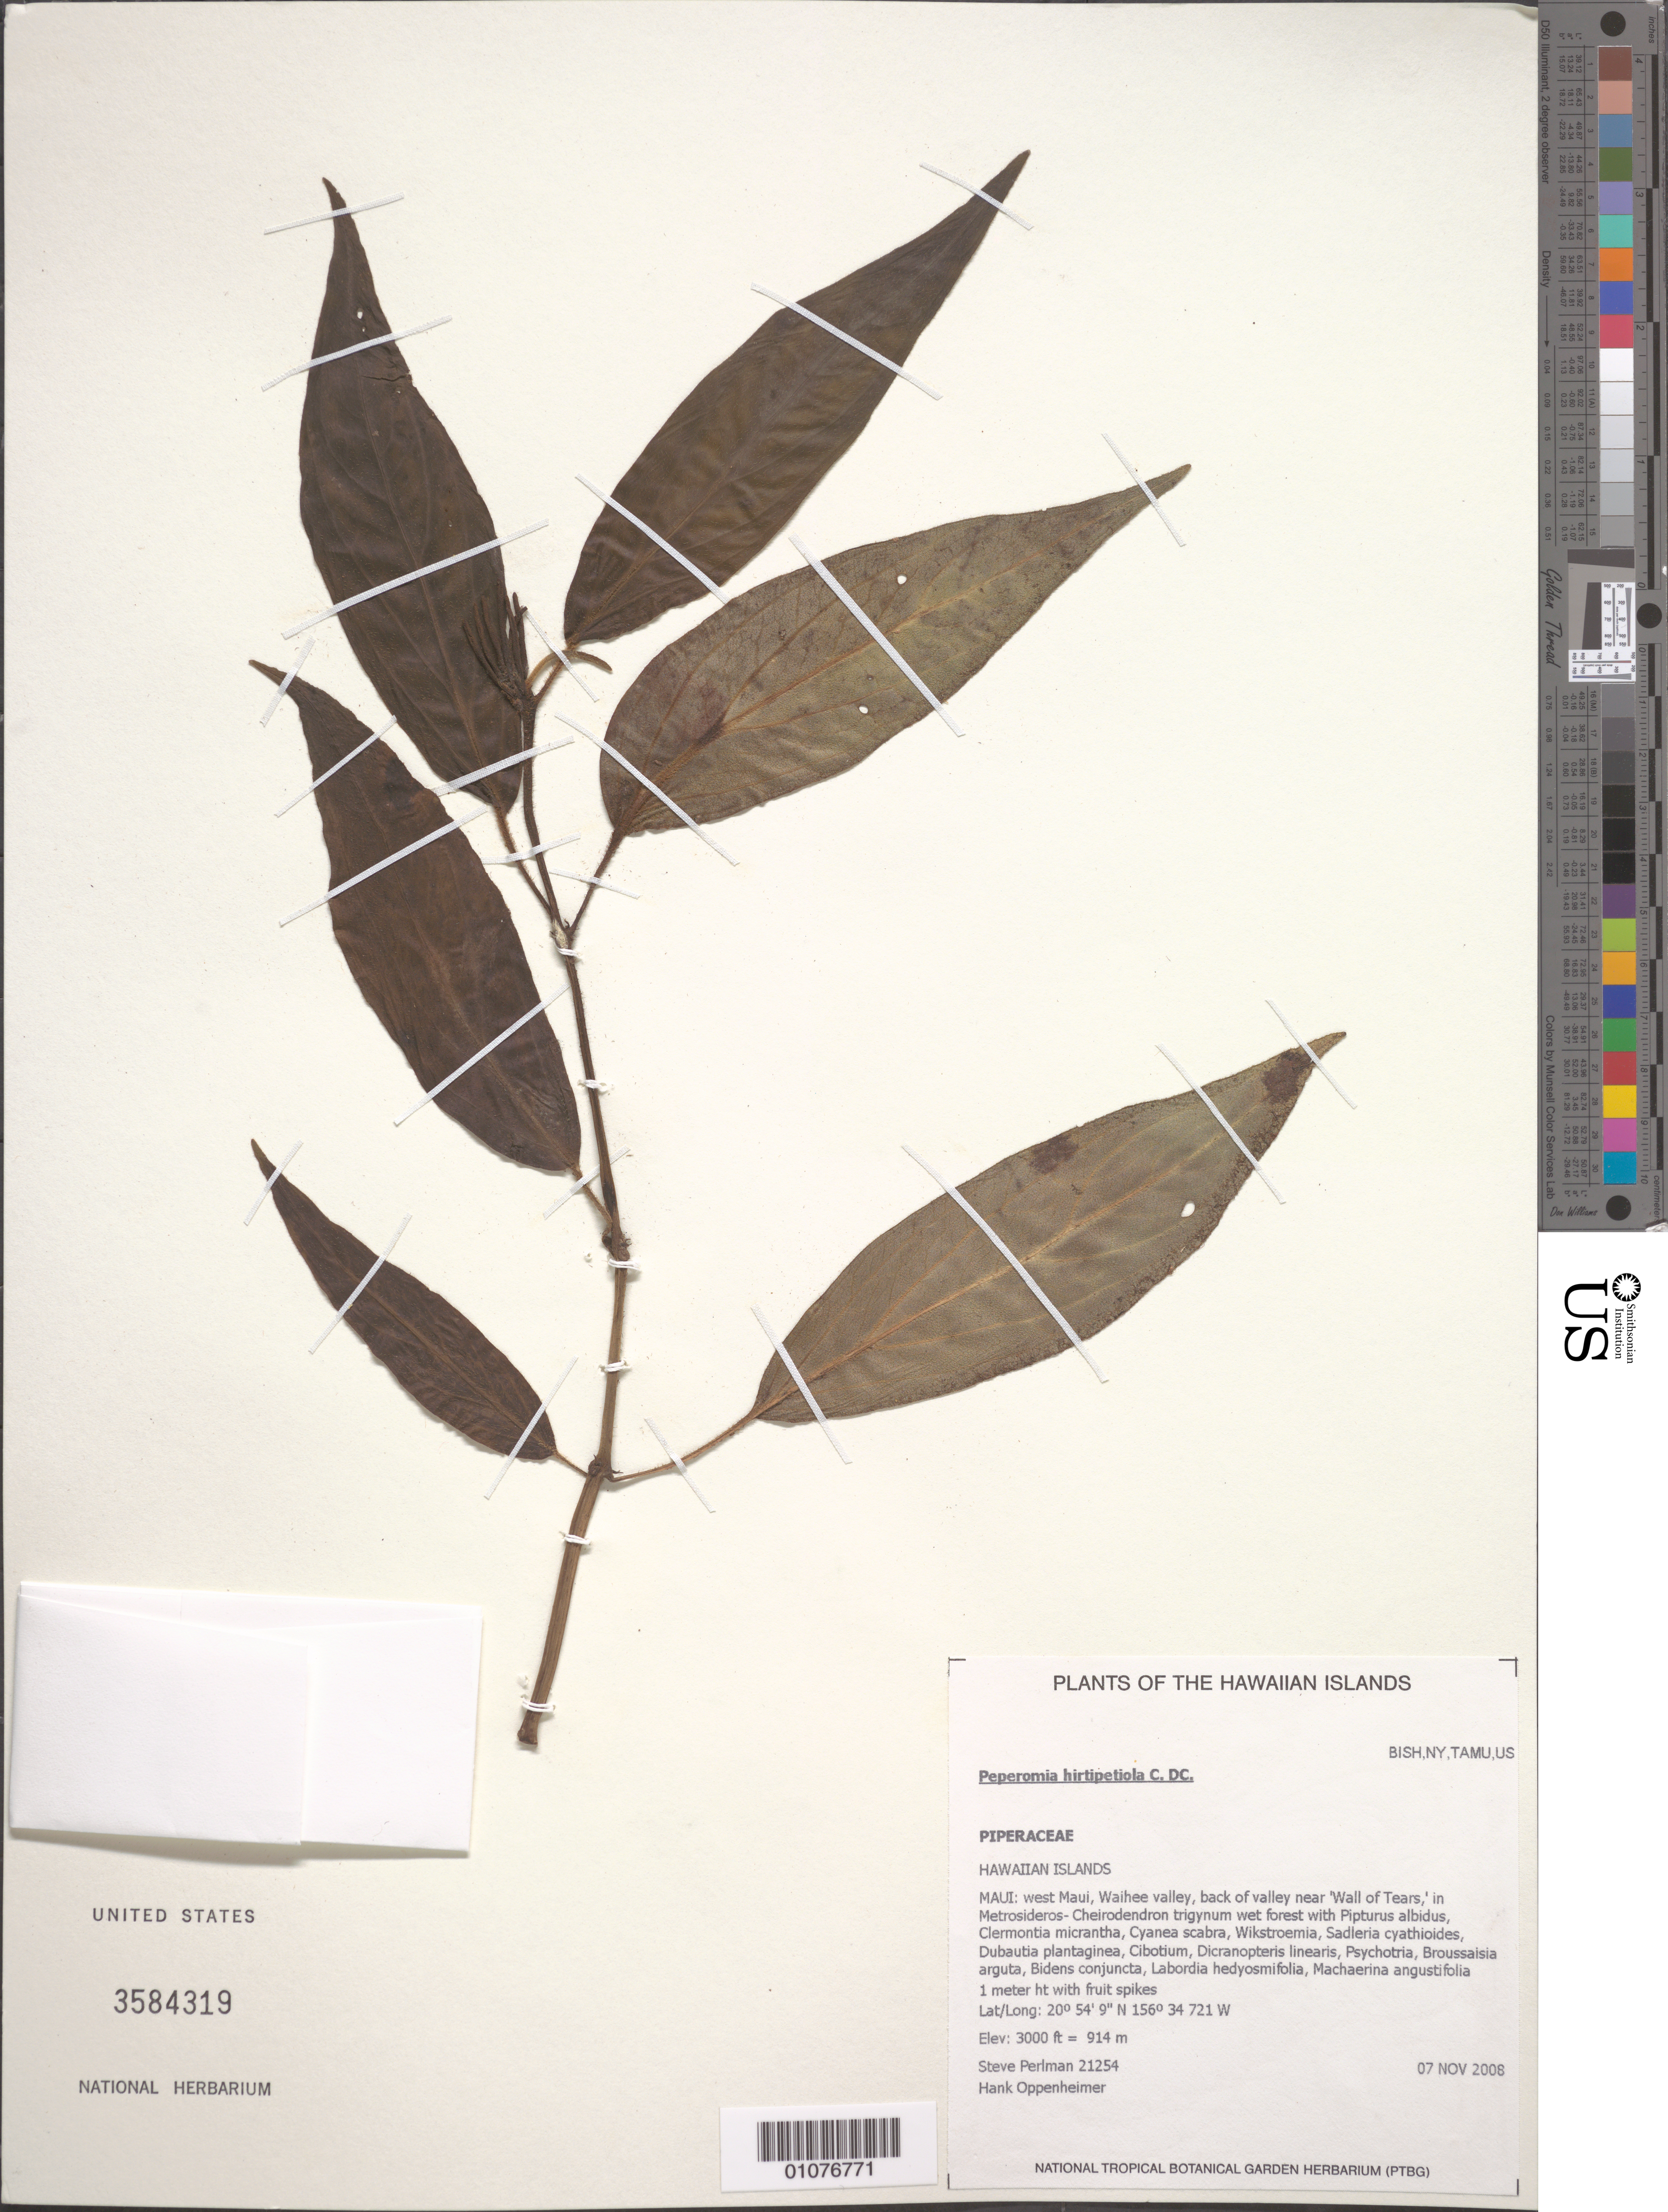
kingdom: Plantae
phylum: Tracheophyta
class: Magnoliopsida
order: Piperales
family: Piperaceae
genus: Peperomia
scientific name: Peperomia hirtipetiola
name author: C. DC.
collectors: S. P. Perlman & H. Oppenheimer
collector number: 21254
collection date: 2008-11-07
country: United States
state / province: Hawaii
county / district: Maui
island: Maui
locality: W Maui, Waihee valley, back of valley near 'Wall of Tears.'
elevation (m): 914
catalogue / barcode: US 3584319